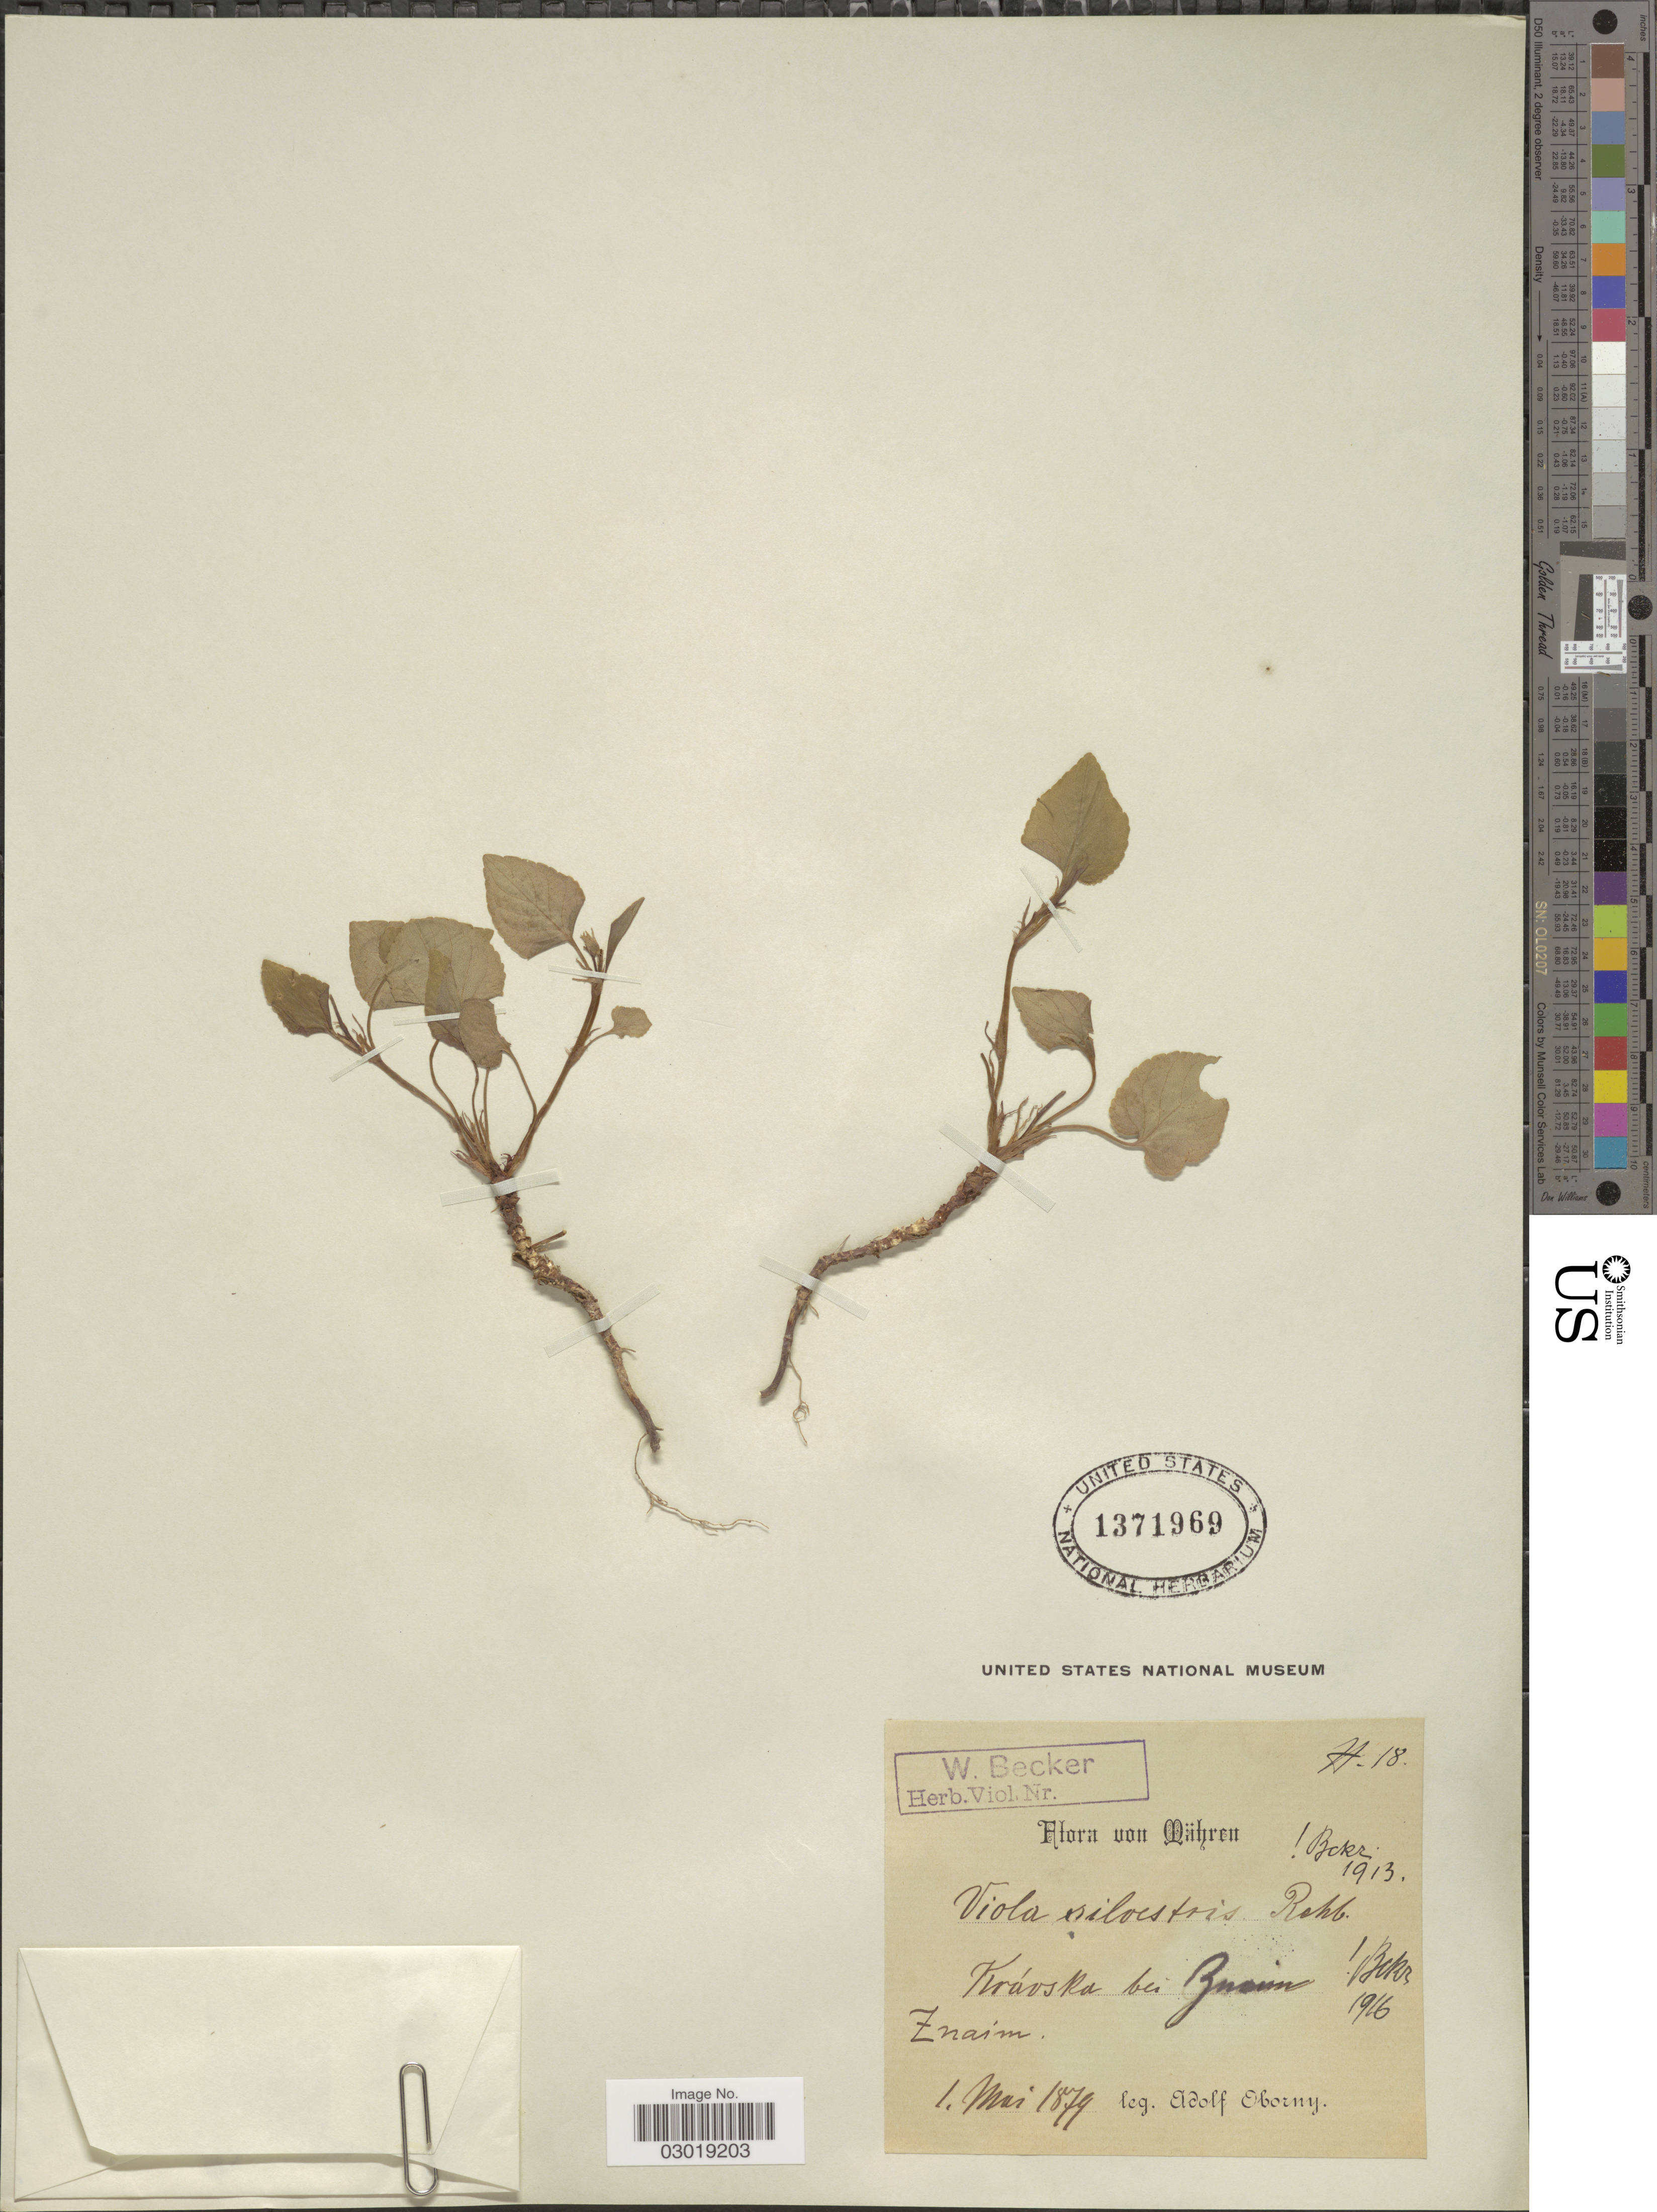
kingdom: Plantae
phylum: Tracheophyta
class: Magnoliopsida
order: Malpighiales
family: Violaceae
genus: Viola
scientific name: Viola sylvestris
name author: Lam.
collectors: A. Oborny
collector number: A18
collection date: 1879-05-01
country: Czechia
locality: Qähren, Kráoska bei Znaim.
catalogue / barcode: US 1371969